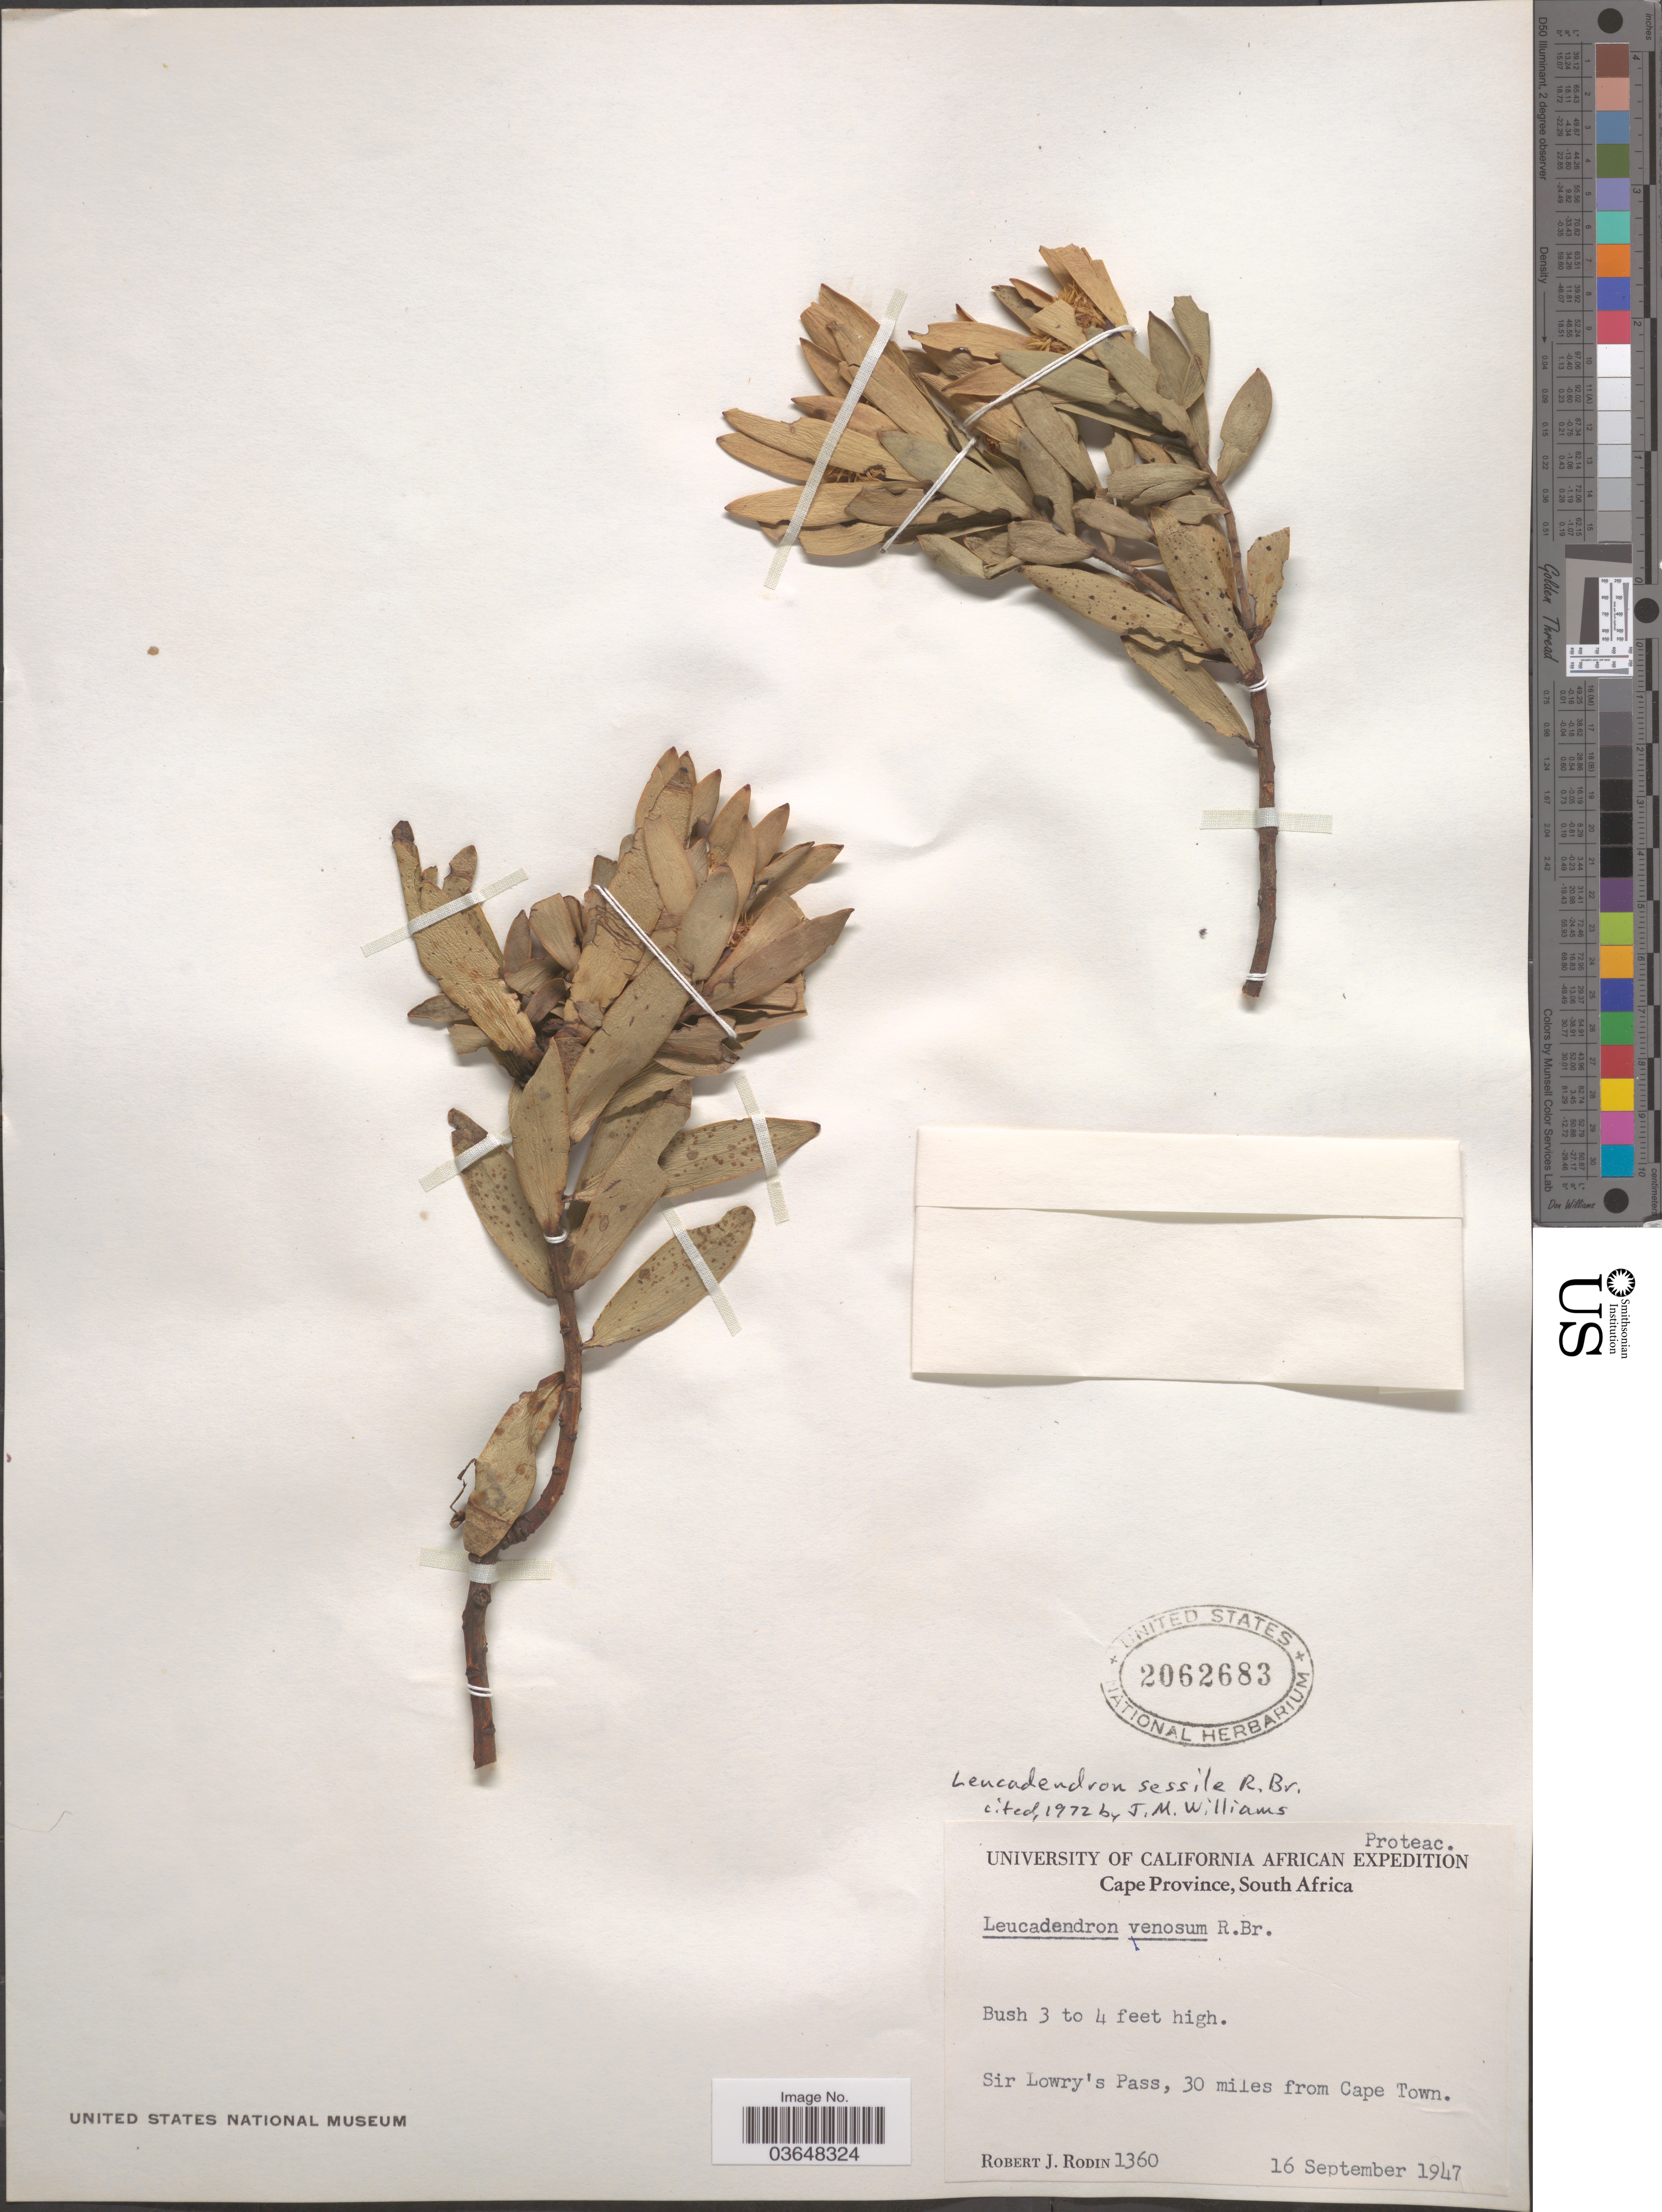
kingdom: Plantae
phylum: Tracheophyta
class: Magnoliopsida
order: Proteales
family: Proteaceae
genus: Leucadendron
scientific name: Leucadendron sessile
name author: R. Br.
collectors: R. J. Rodin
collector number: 1360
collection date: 1947-09-16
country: South Africa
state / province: Western Cape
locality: Sir Lowry's Pass, 30 miles from Cape Town.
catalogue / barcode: US 2062683